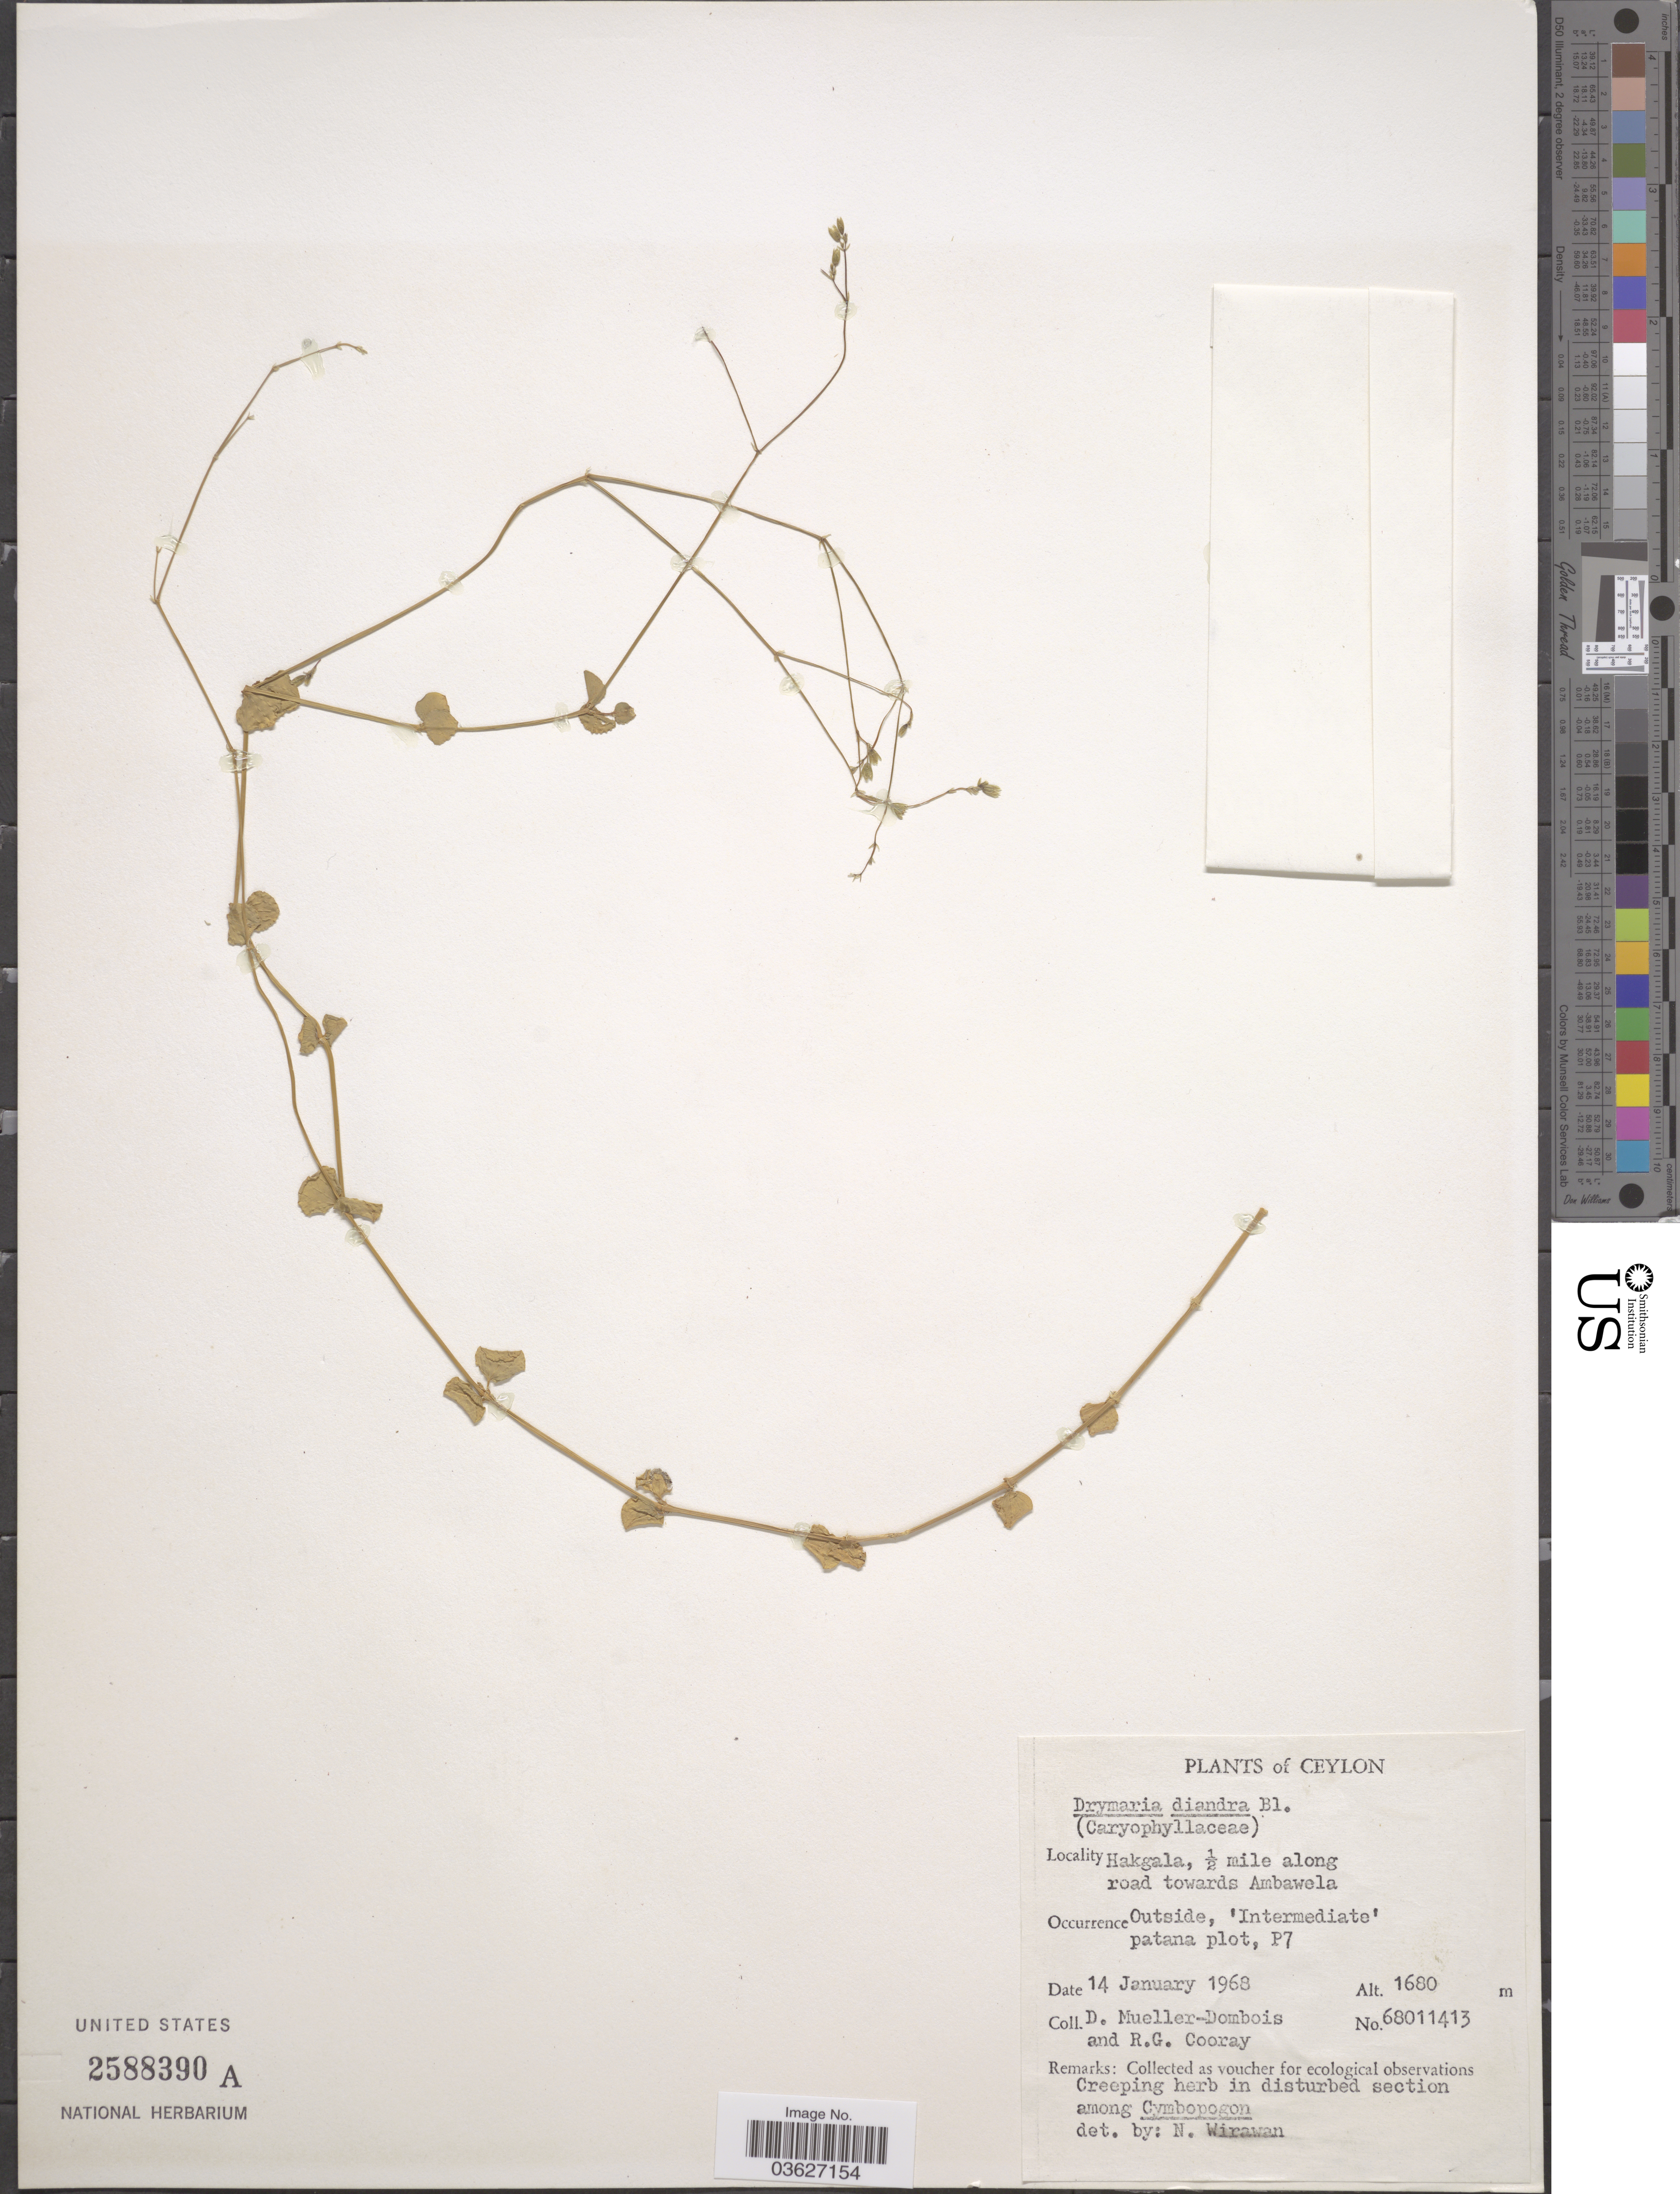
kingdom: Plantae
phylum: Tracheophyta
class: Magnoliopsida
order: Caryophyllales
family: Caryophyllaceae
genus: Drymaria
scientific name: Drymaria diandra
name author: Blume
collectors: D. Mueller-Dombois & R. Cooray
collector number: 68011413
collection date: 1968-01-14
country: Sri Lanka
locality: Ceylon. Hakgala, ½ mile along road towards Ambawela. 'Intermediate' patana plot, P7.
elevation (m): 1680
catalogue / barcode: US 2588390A